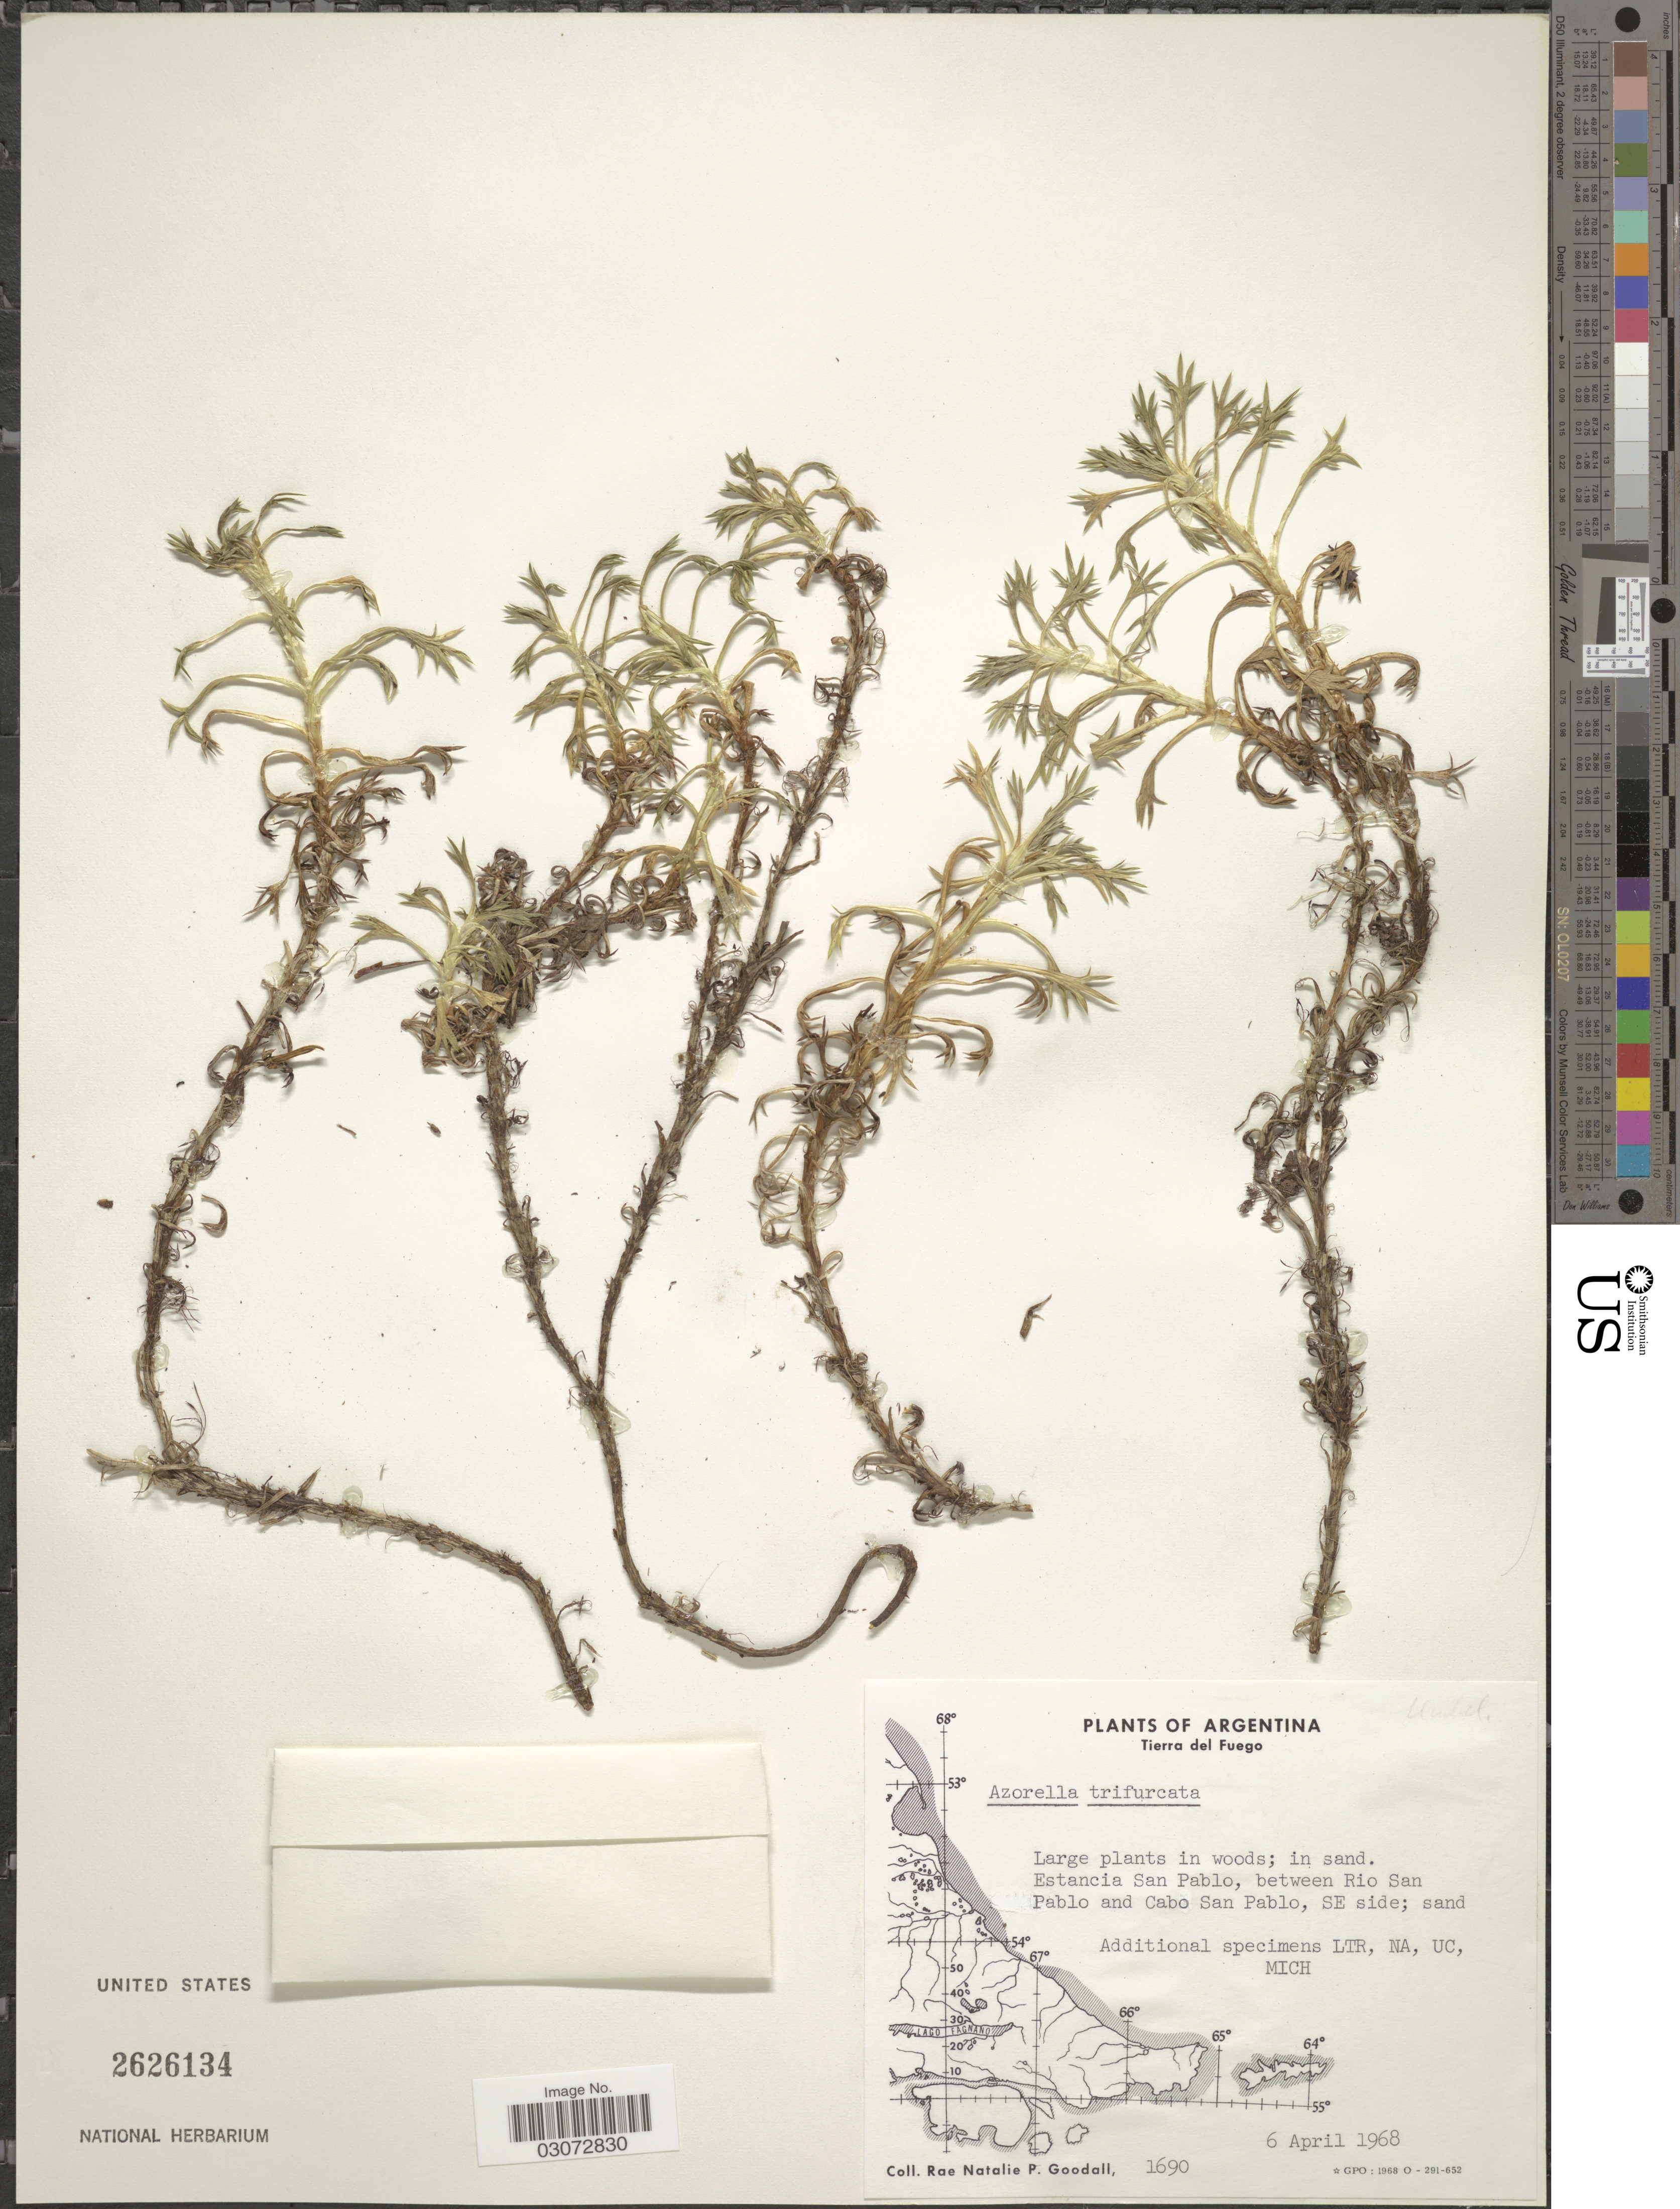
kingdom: Plantae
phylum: Tracheophyta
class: Magnoliopsida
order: Apiales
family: Apiaceae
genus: Azorella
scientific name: Azorella trifurcata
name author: (Gaertn.) Pers.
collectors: R. Goodall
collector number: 1690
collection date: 1968-04-06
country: Argentina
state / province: Tierra del Fuego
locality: Estancia San Pablo, between Rio San Pablo and Cabo San Pablo, SE side.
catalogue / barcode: US 2626134